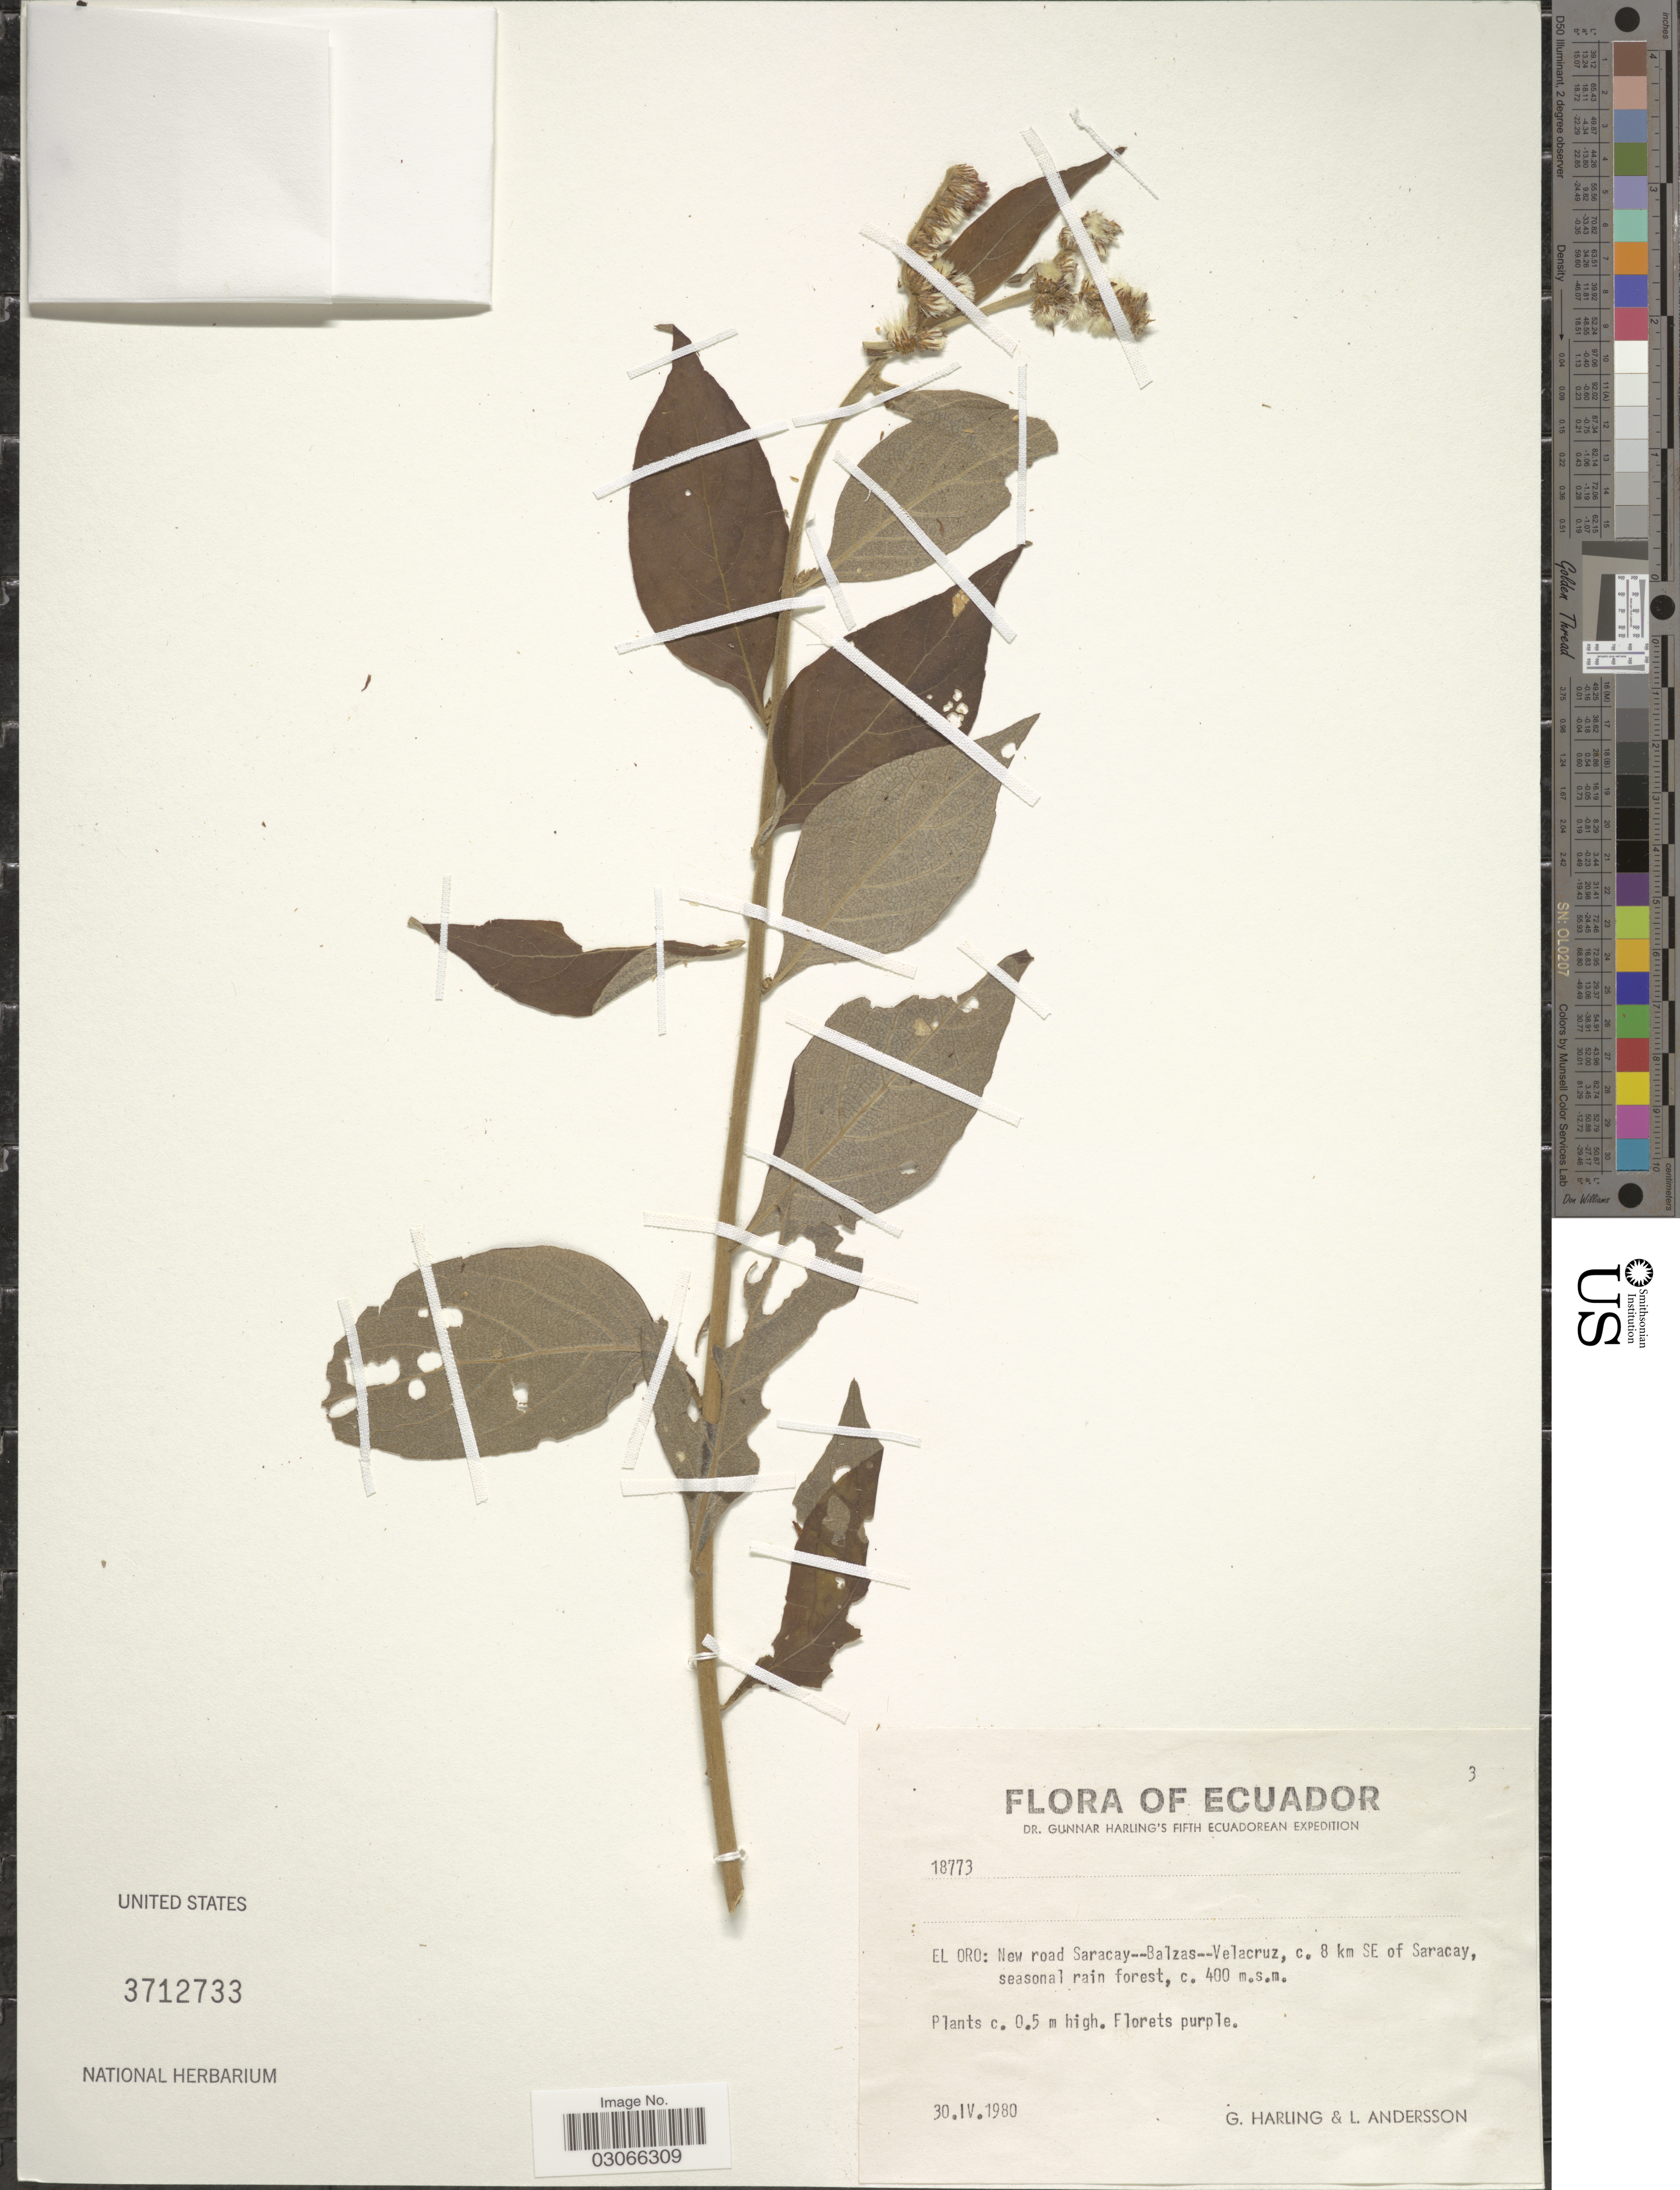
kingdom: Plantae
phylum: Tracheophyta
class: Magnoliopsida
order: Asterales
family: Asteraceae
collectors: G. Harling & L. Andersson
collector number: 18773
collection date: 1980-04-30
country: Ecuador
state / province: El Oro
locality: New road Saracay--Balzas--Velacruz, c. 8 km SE of Saracay.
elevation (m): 400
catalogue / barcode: US 3712733